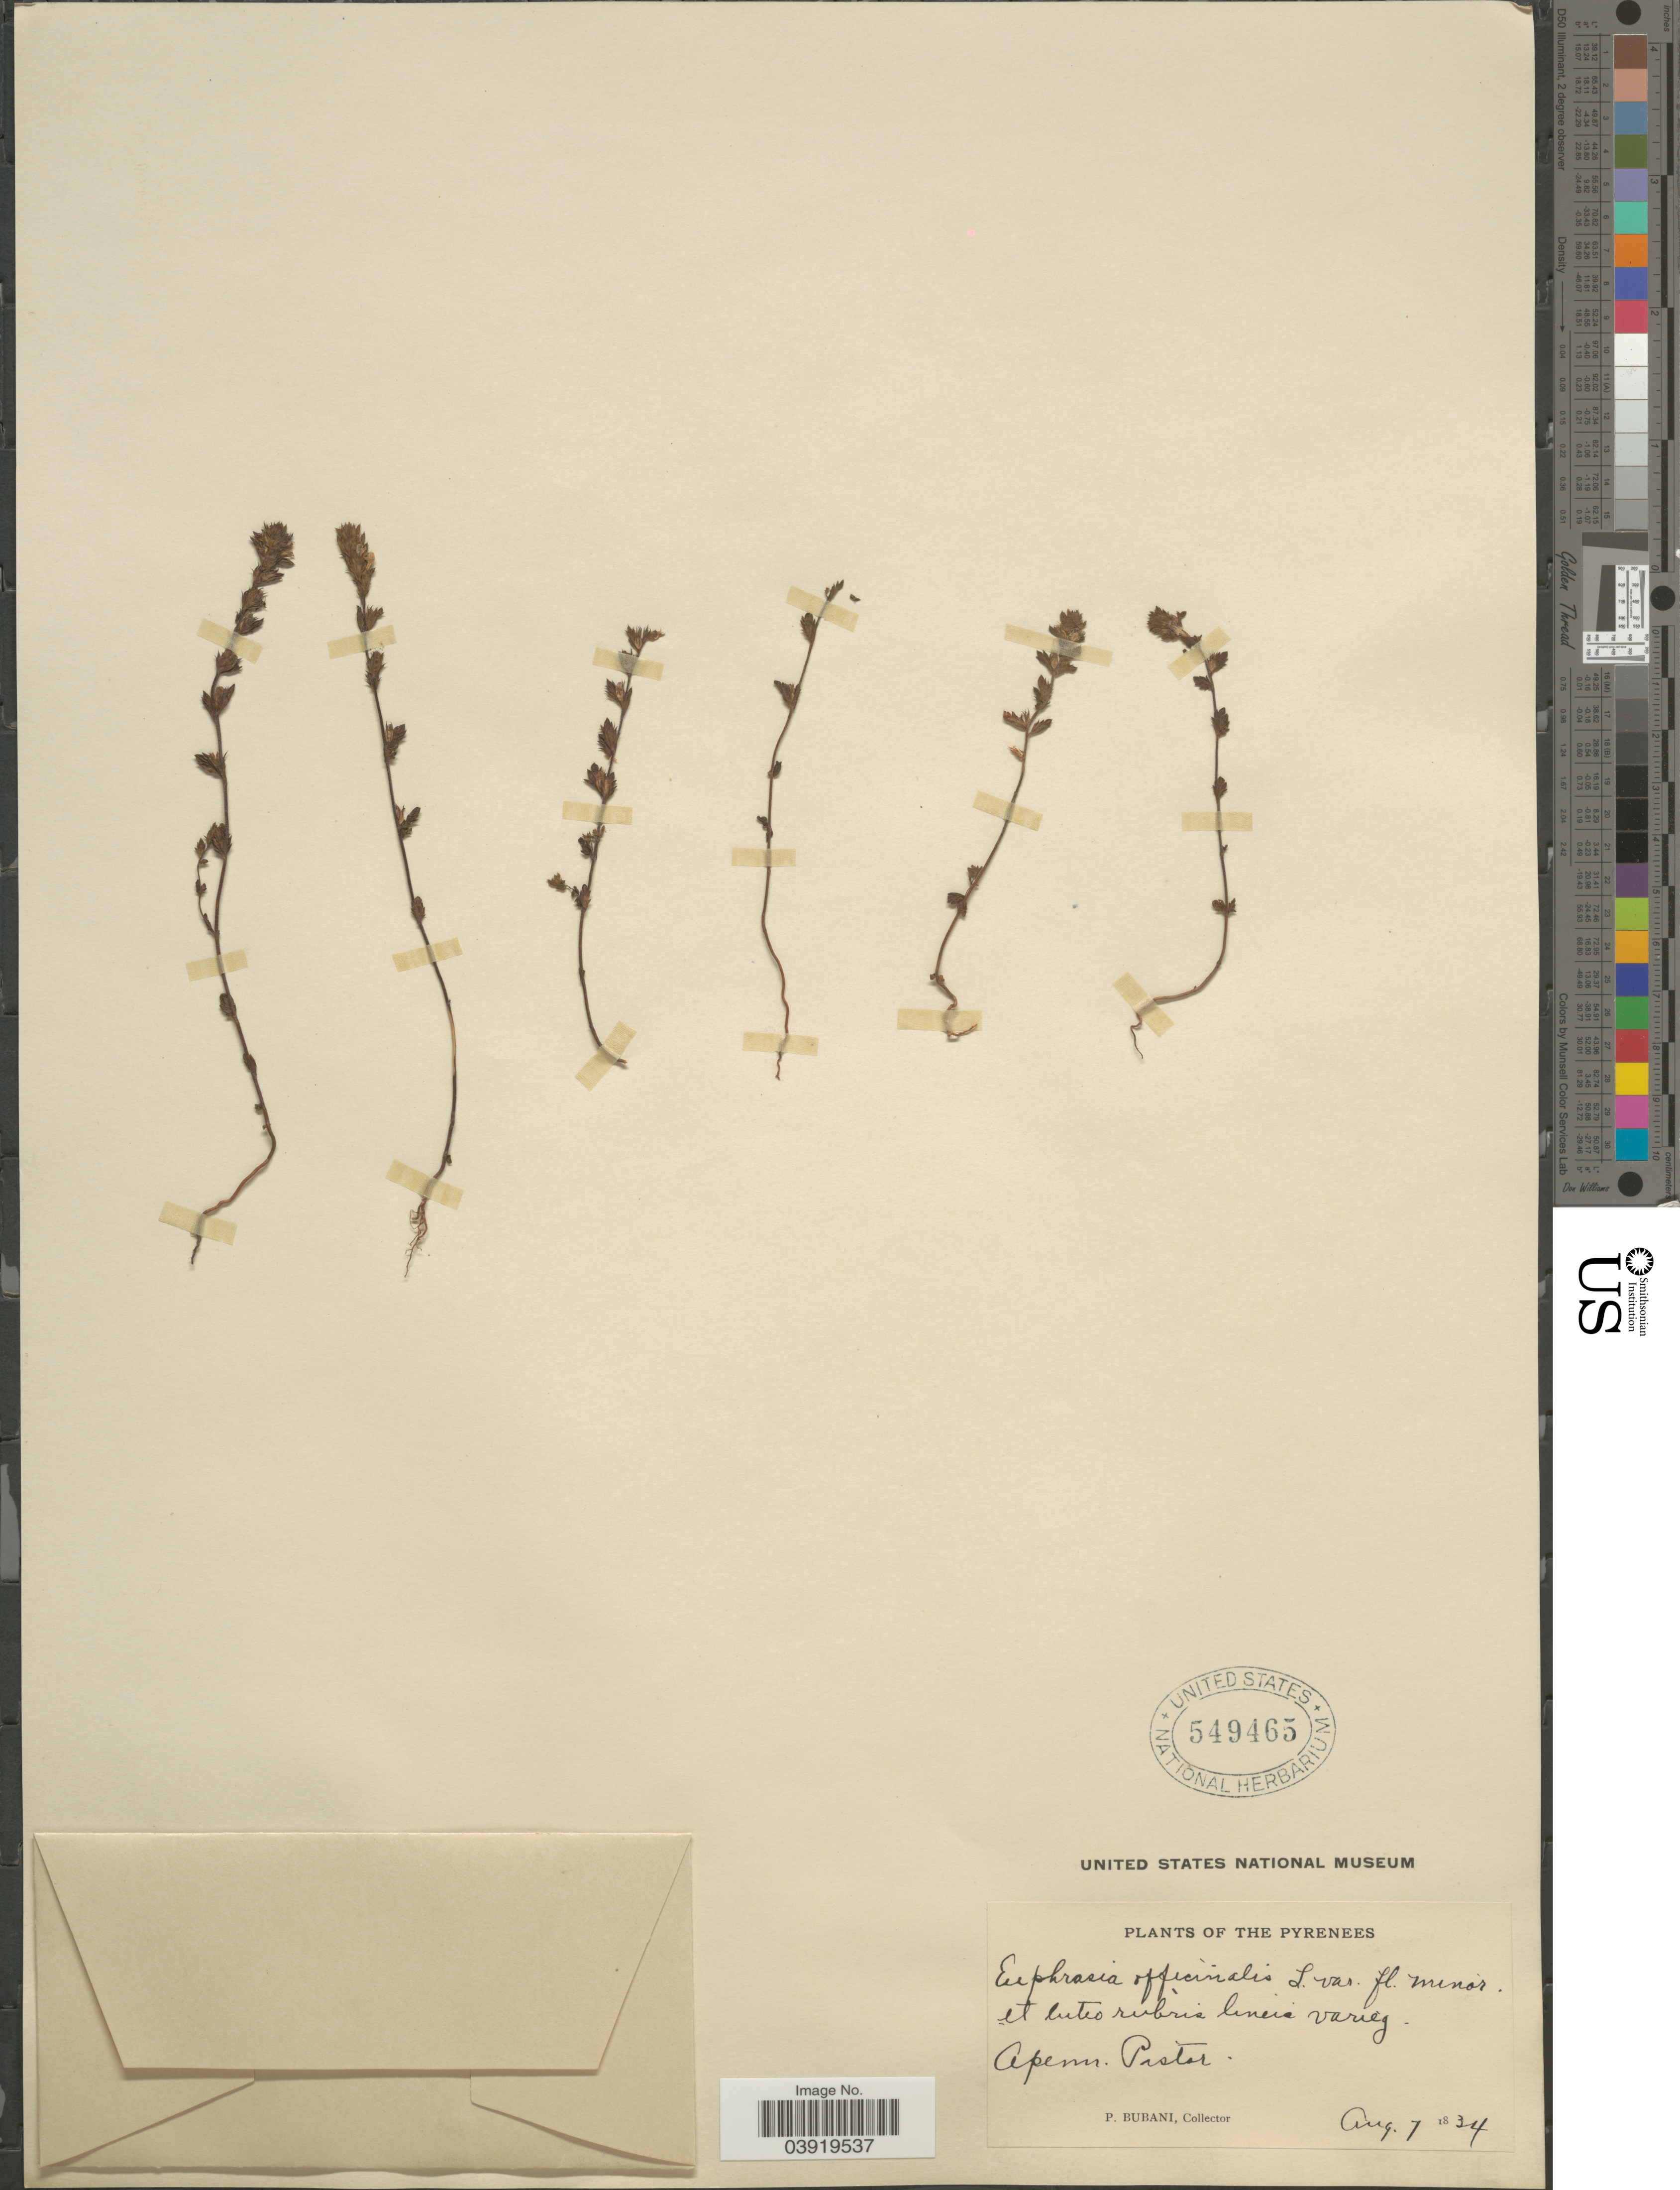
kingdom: Plantae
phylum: Tracheophyta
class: Magnoliopsida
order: Lamiales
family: Orobanchaceae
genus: Euphrasia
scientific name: Euphrasia officinalis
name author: L.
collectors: P. Bubani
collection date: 1834-08-07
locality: The Pyrenees. Apenn. Pastor.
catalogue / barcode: US 549465